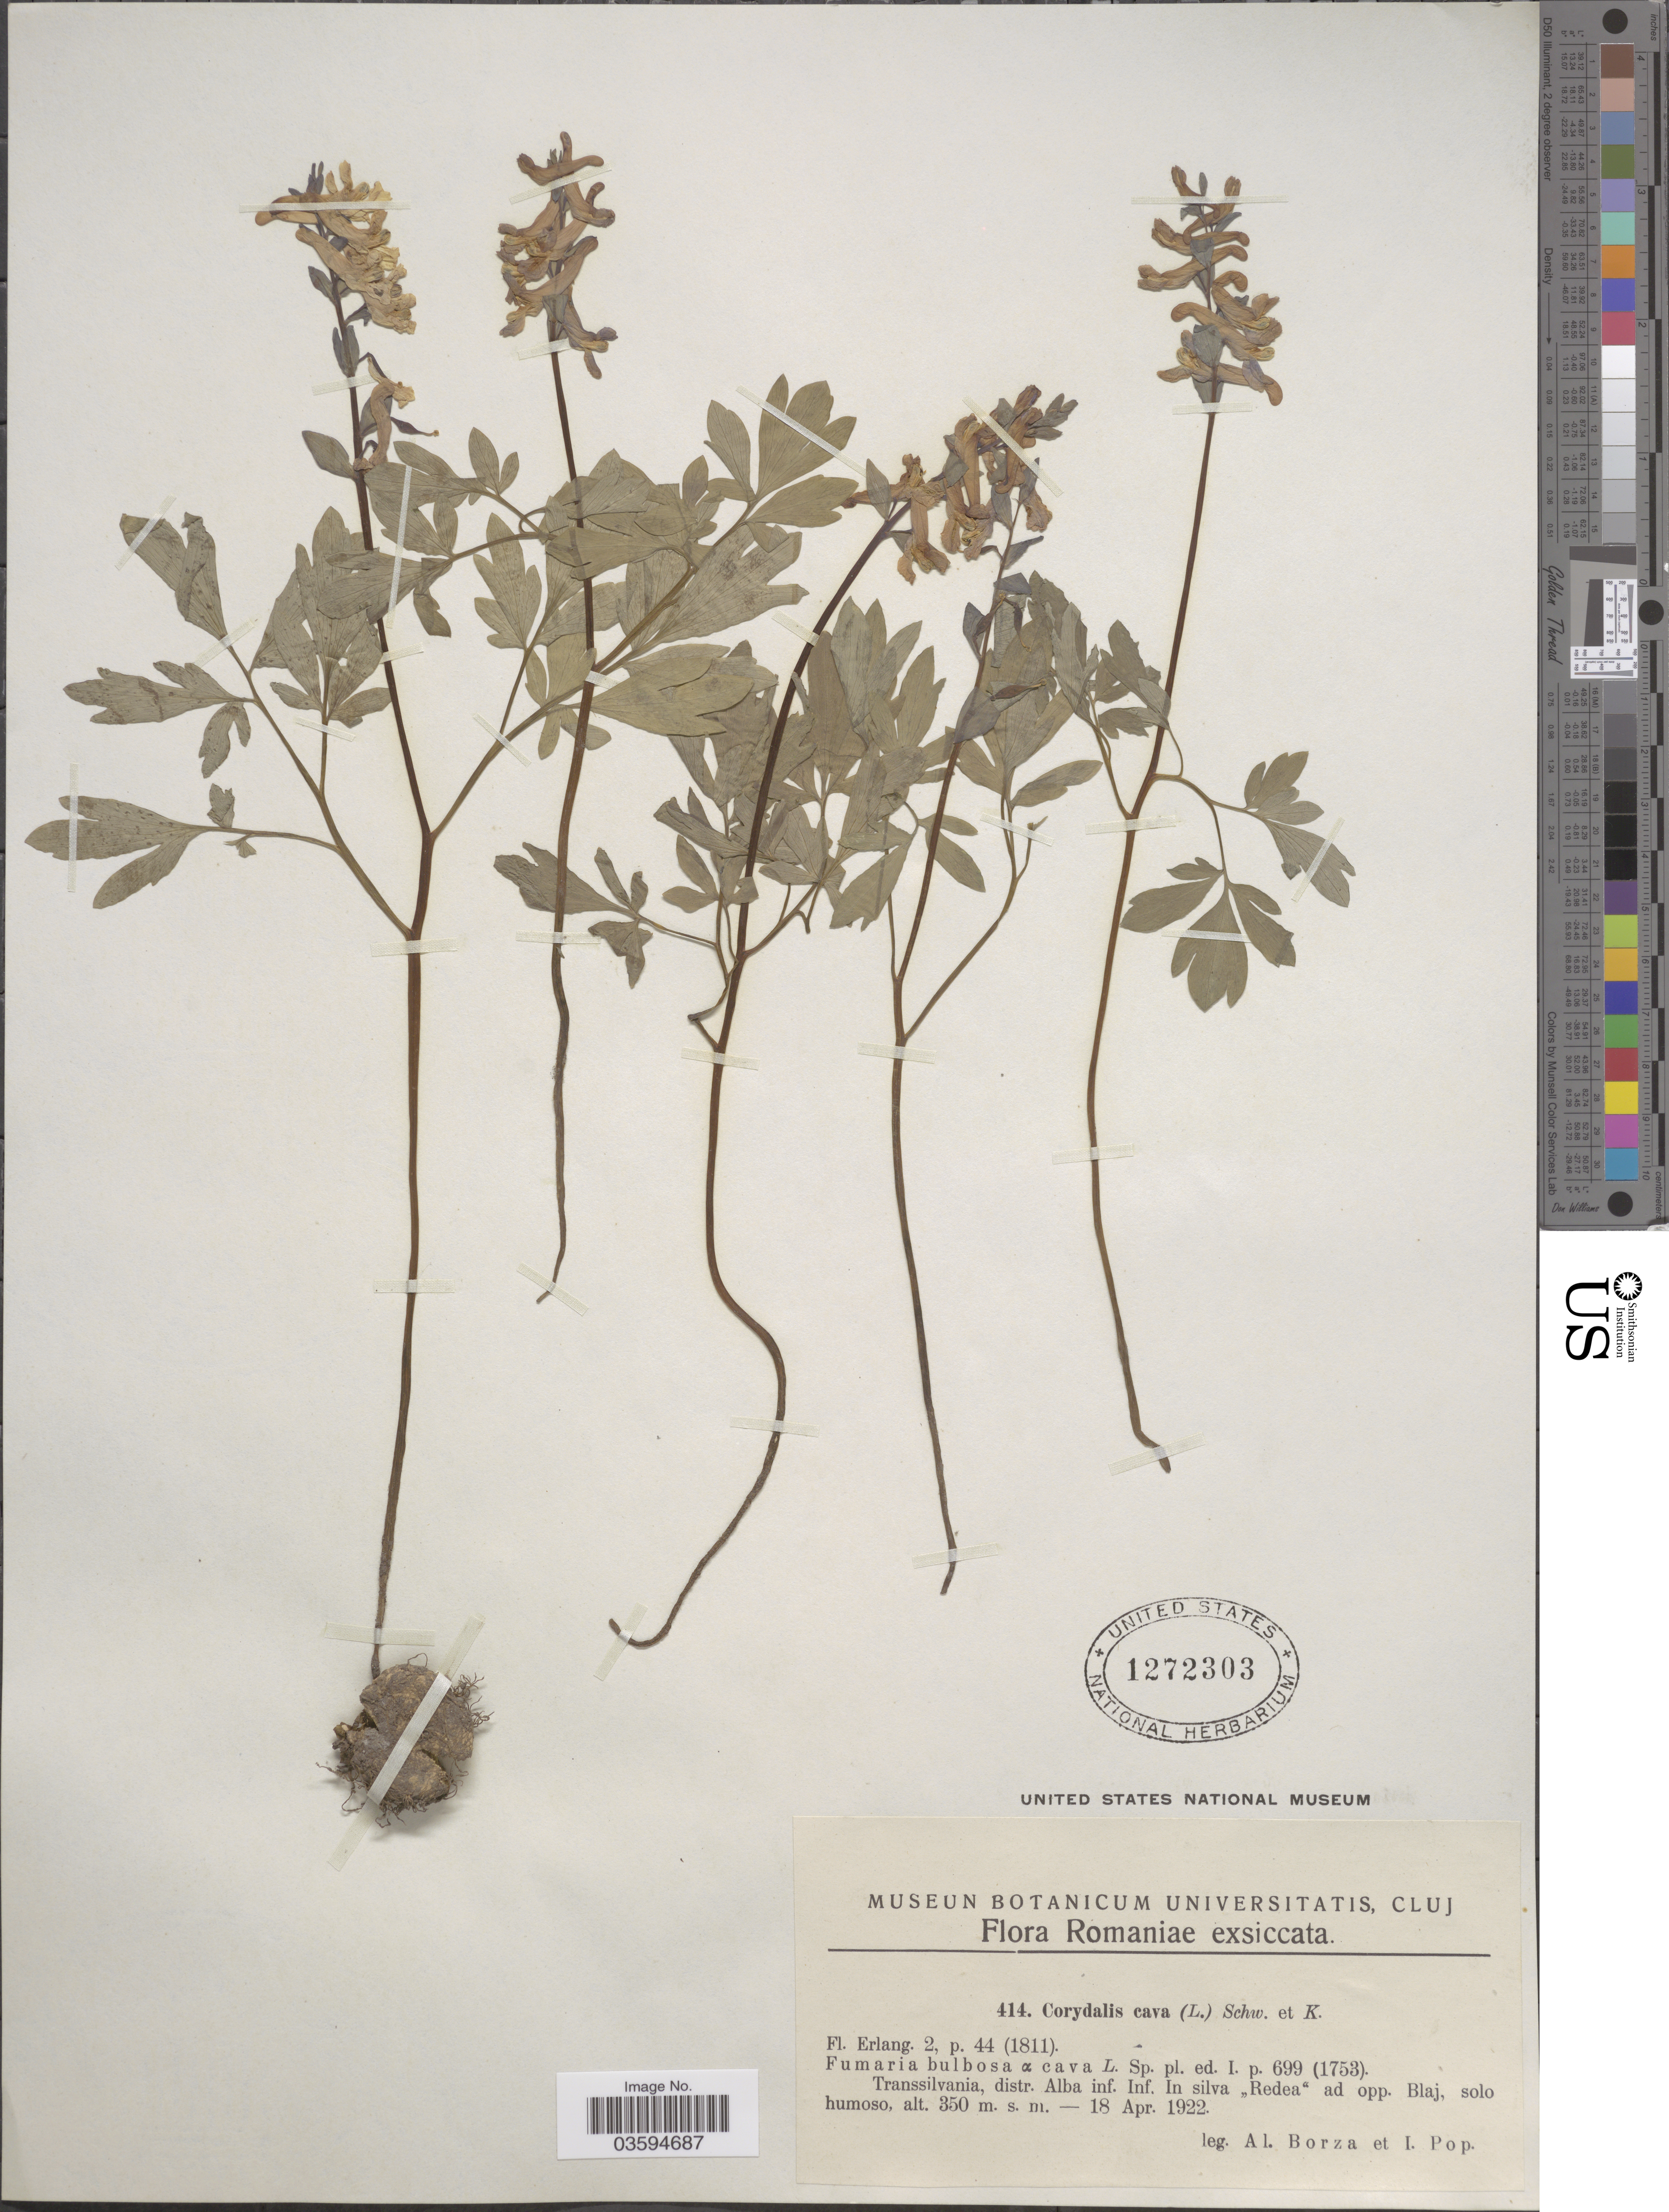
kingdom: Plantae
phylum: Tracheophyta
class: Magnoliopsida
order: Ranunculales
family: Papaveraceae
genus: Corydalis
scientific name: Corydalis cava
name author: Schweigger & Körte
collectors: A. Borza & I. Pop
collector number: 414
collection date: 1922-04-18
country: Romania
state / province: Alba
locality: Romaniae. Transsilvania, distr. Alba inf. Inf. In silva "Redea" ad opp. Blaj.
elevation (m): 350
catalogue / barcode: US 1272303